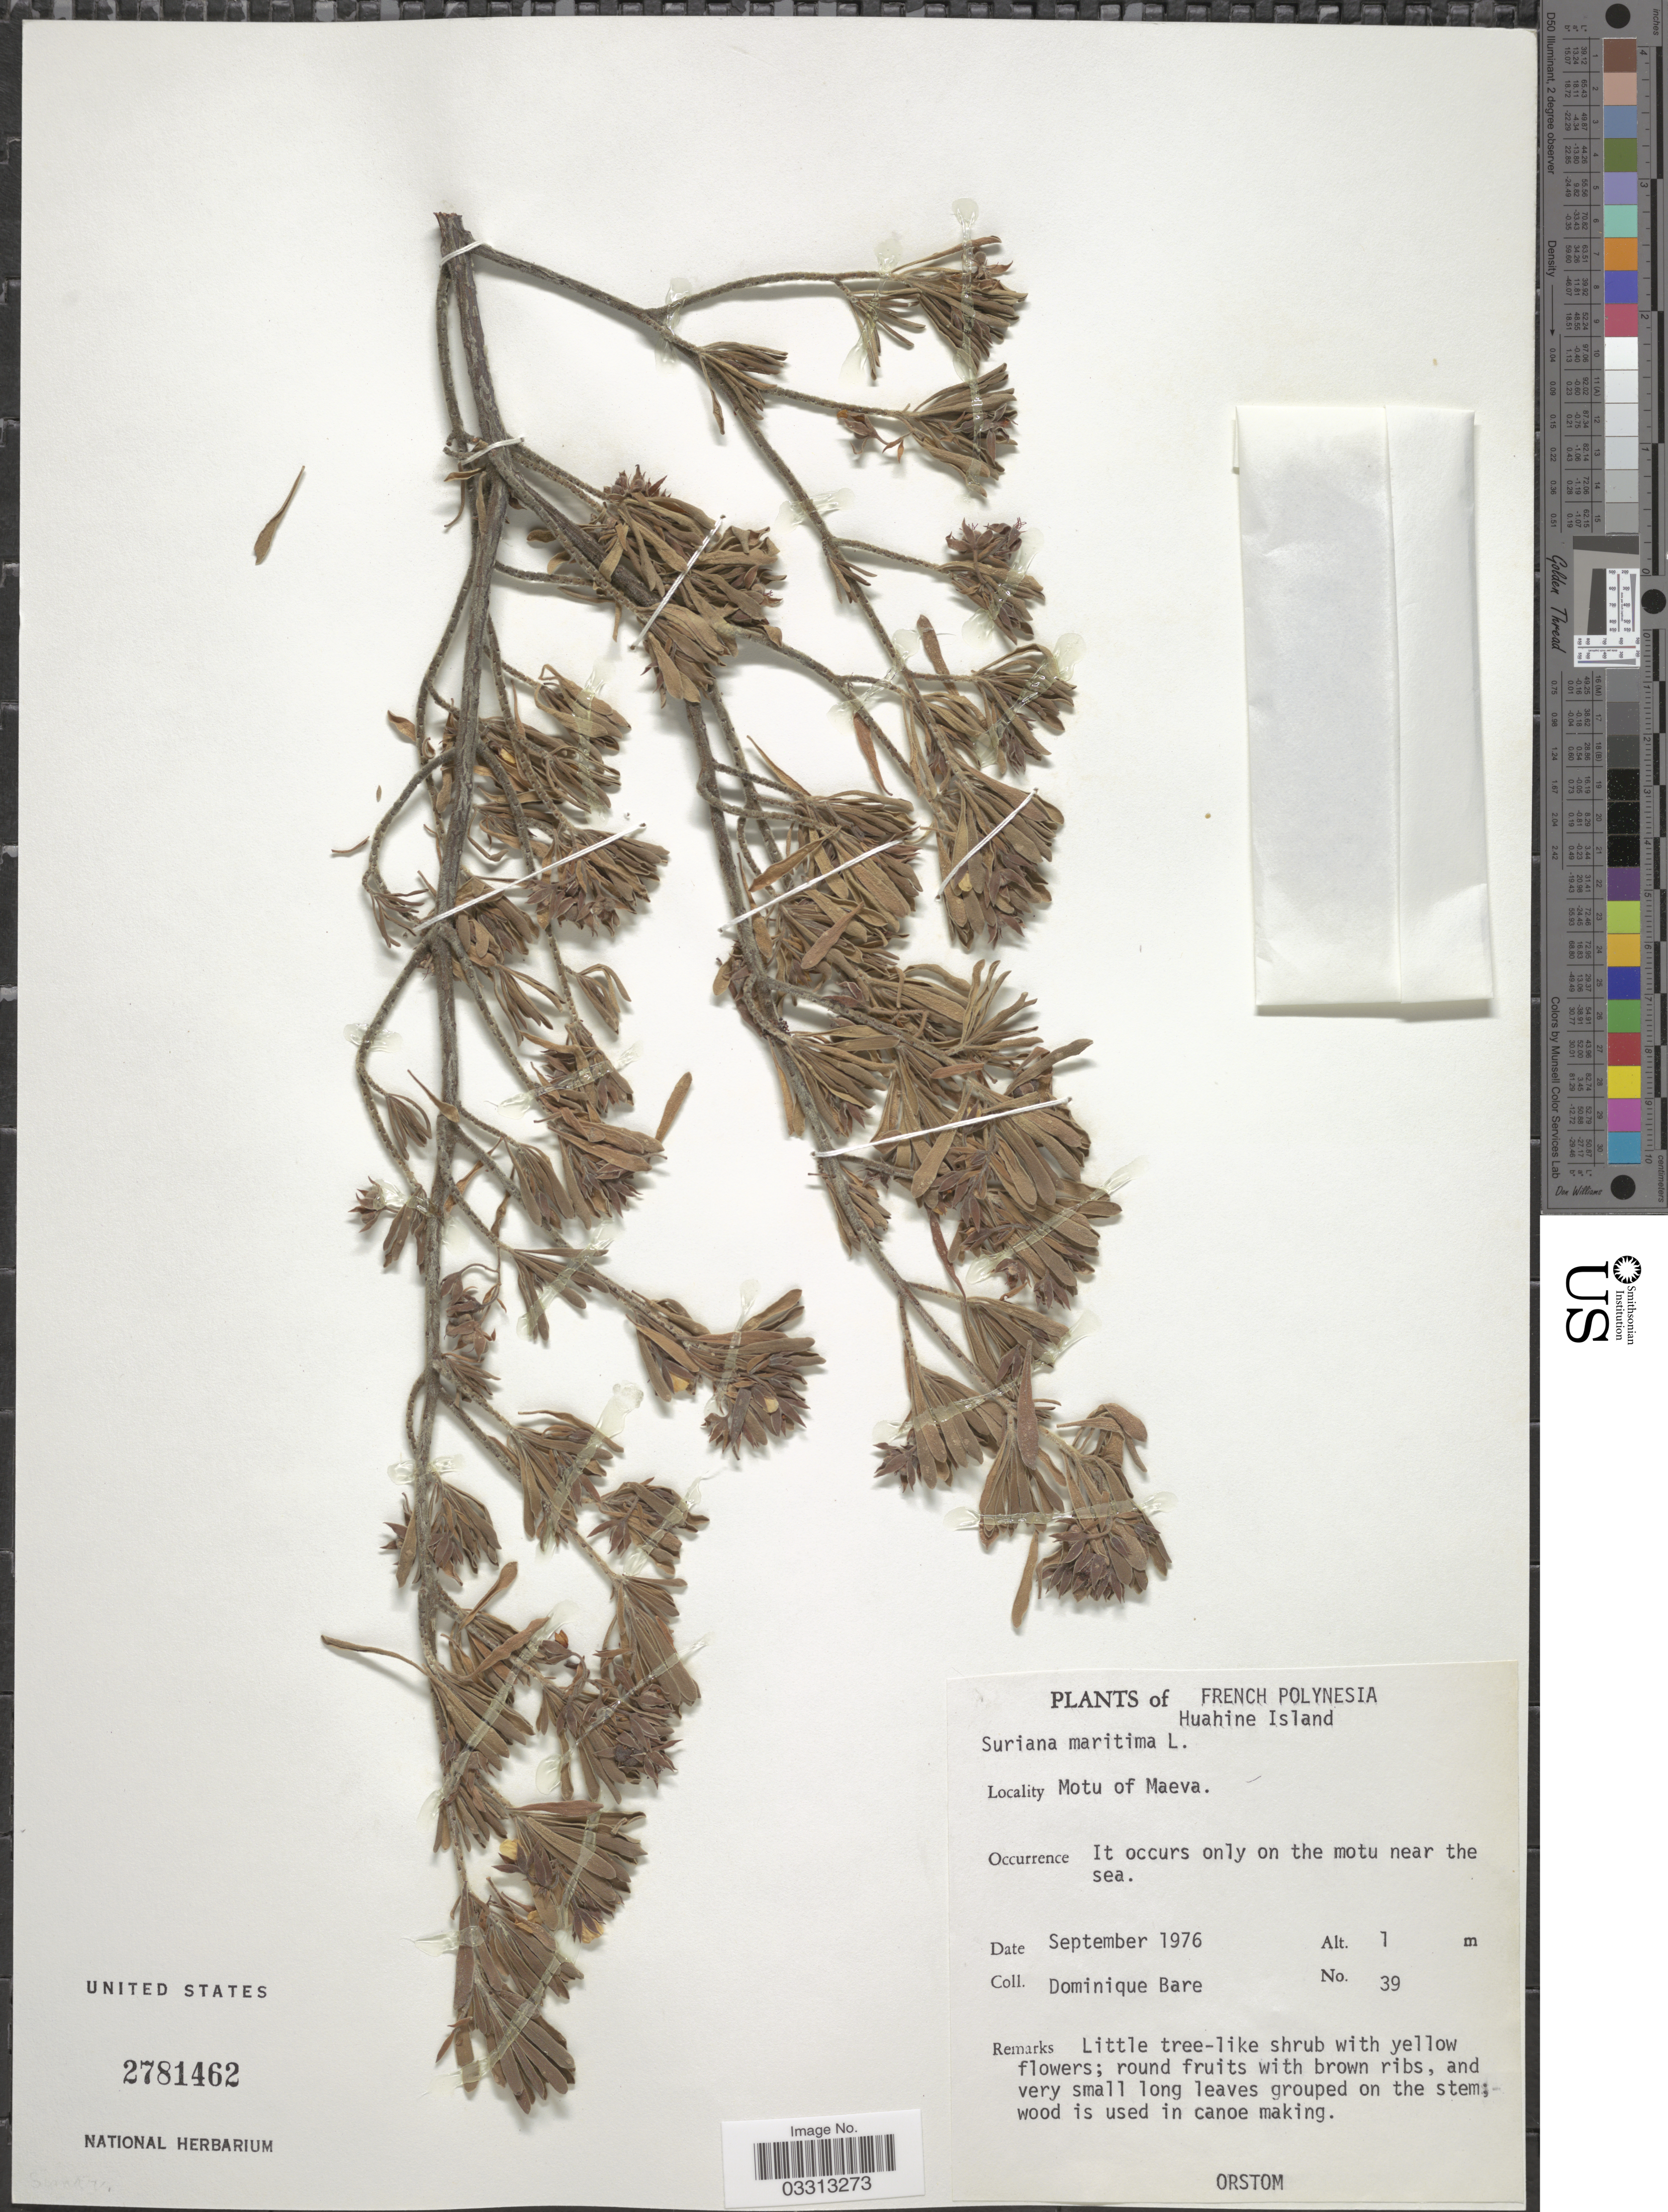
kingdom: Plantae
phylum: Tracheophyta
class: Magnoliopsida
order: Fabales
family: Surianaceae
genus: Suriana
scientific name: Suriana maritima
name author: L.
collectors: D. Baré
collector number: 39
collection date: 1976-09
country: French Polynesia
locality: Huahine Island. Motu of Maeva.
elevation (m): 1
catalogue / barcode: US 2781462